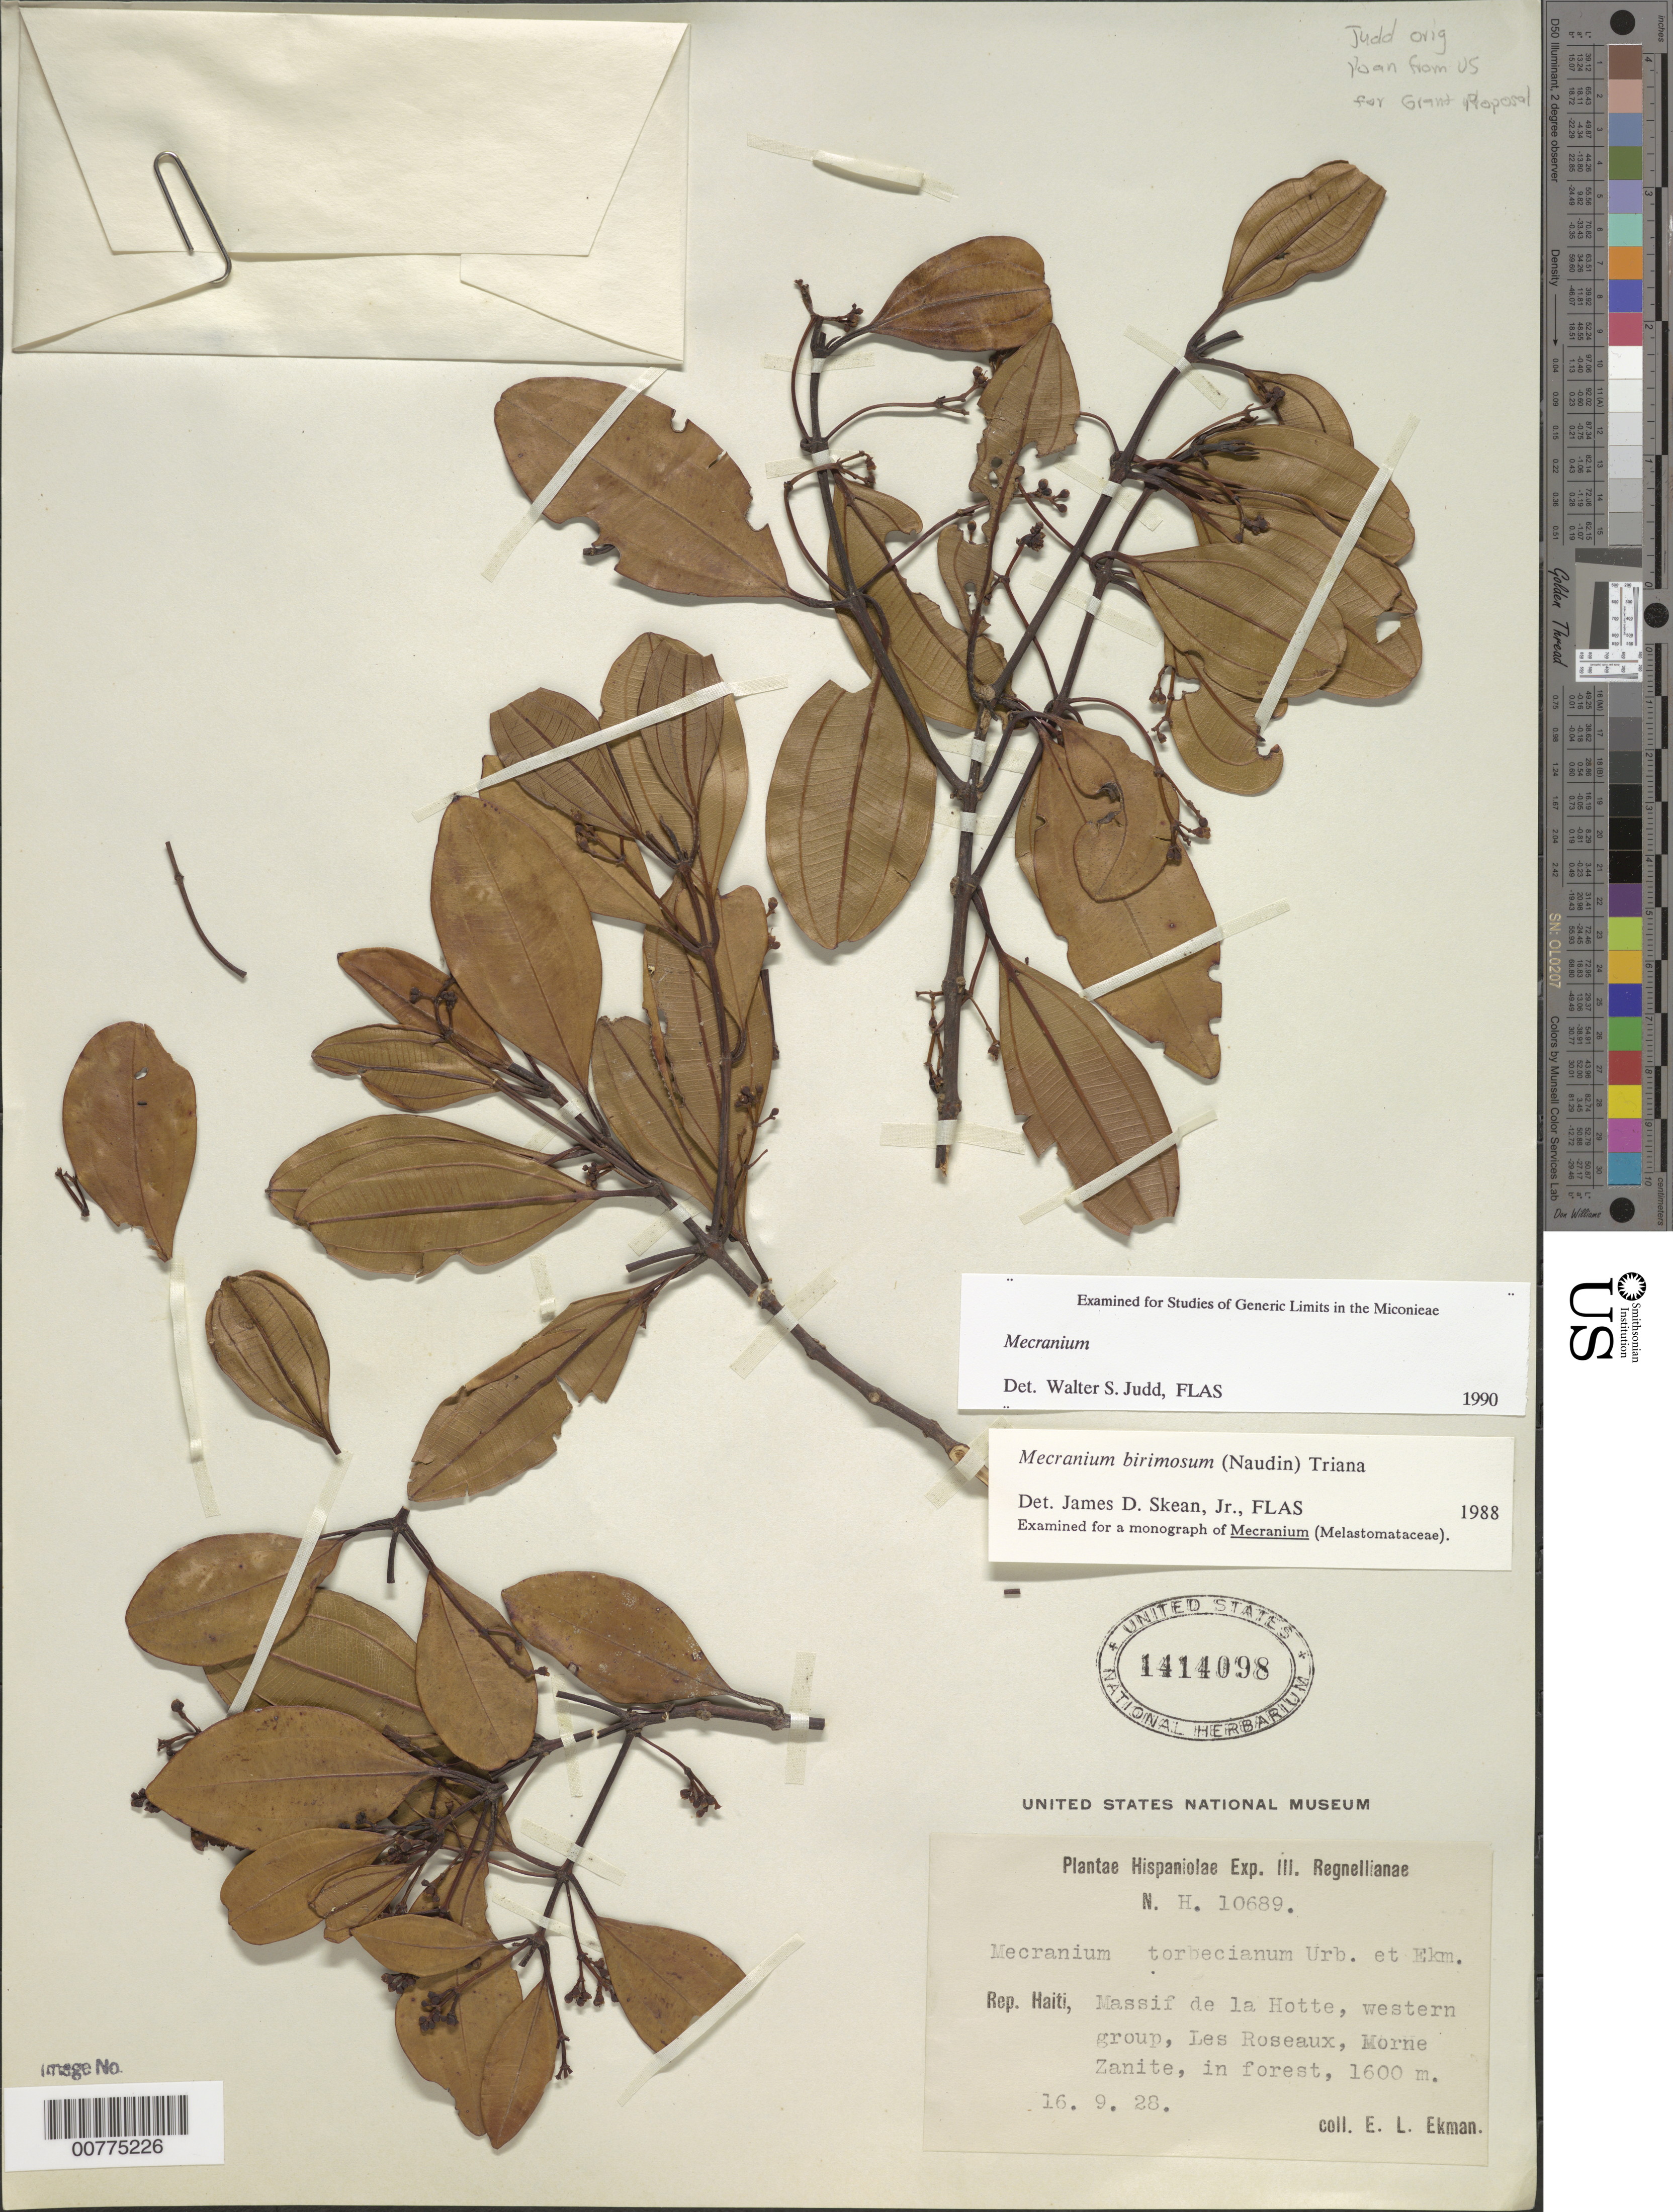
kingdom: Plantae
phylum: Tracheophyta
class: Magnoliopsida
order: Myrtales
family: Melastomataceae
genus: Mecranium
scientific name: Mecranium birimosum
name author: (Naudin) Triana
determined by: Skean, J. D., Jr.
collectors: E. L. Ekman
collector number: H 10689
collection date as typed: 16 Sep 1928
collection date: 1928-09-16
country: Haiti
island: Hispaniola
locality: Massif de la Hotte, western group, Les Roseaux, Morne Zanite.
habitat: In forest.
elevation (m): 1600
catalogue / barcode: US 1414098